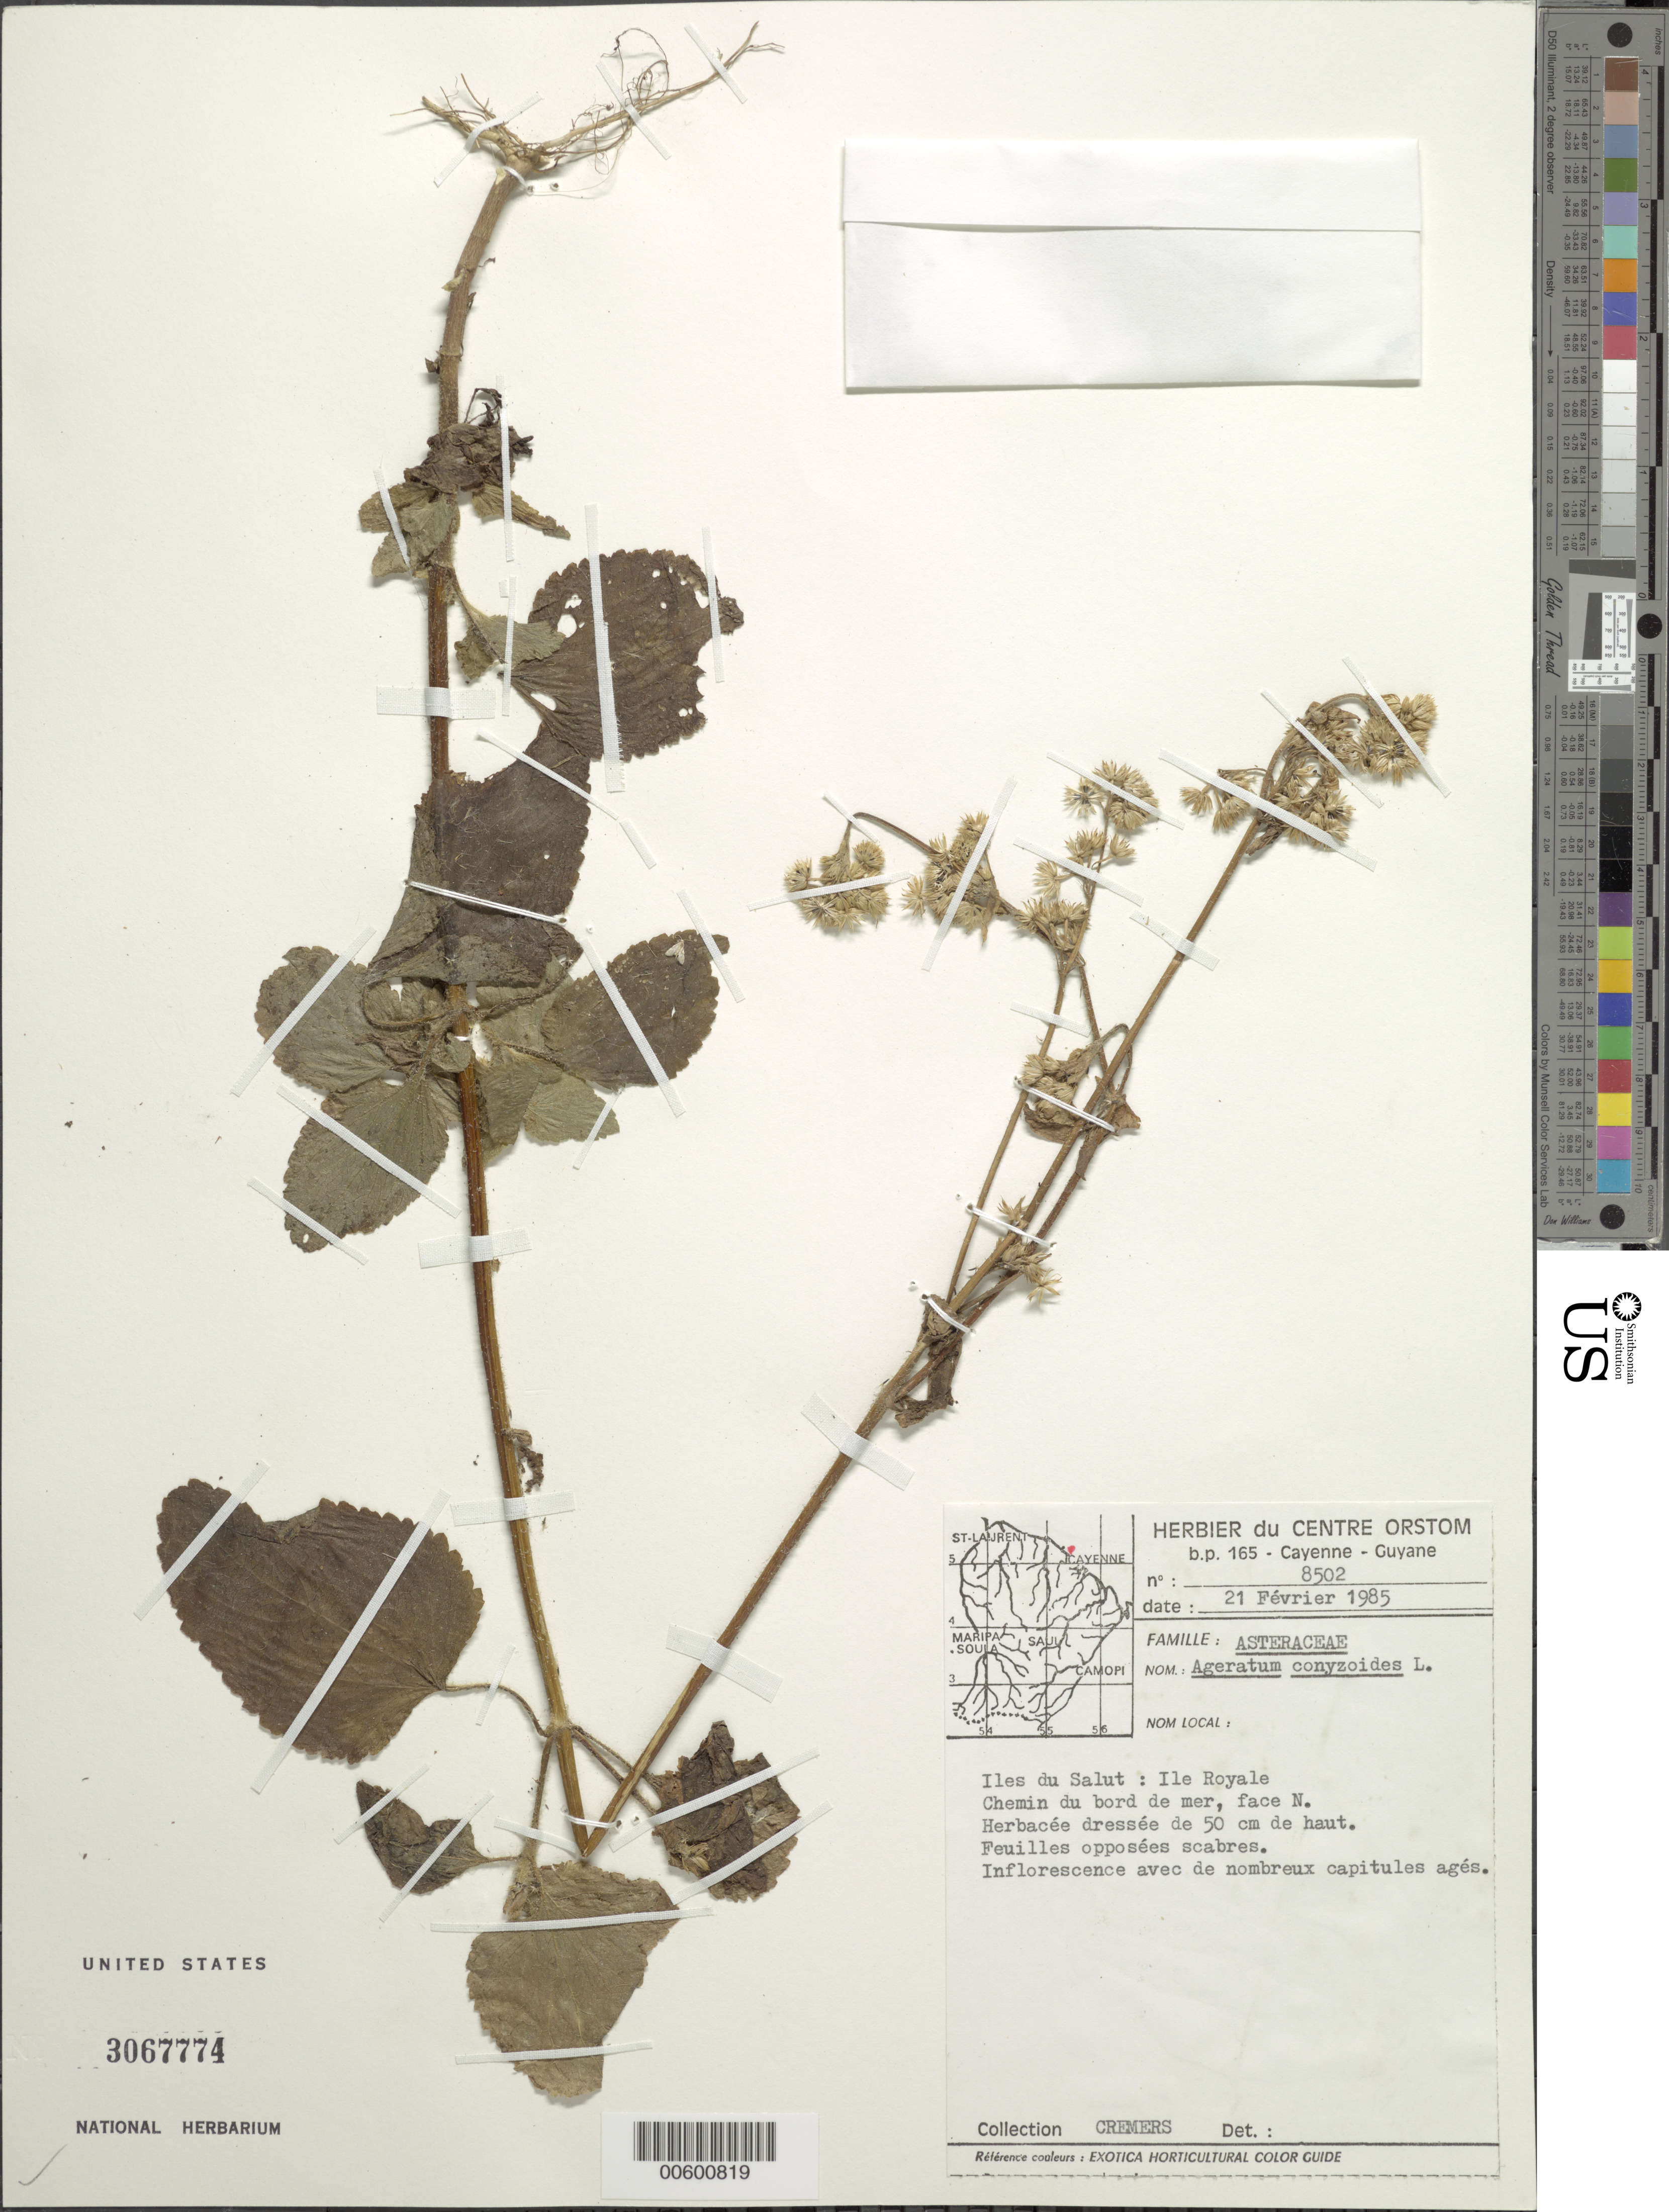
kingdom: Plantae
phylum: Tracheophyta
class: Magnoliopsida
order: Asterales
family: Asteraceae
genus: Ageratum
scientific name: Ageratum conyzoides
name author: L.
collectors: G. Cremers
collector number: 8502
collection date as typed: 21-Feb-85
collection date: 1985-02-21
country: French Guiana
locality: Iles du Salut, Ile Royale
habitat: Chemin du bord de mer, face N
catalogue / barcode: US 3067774